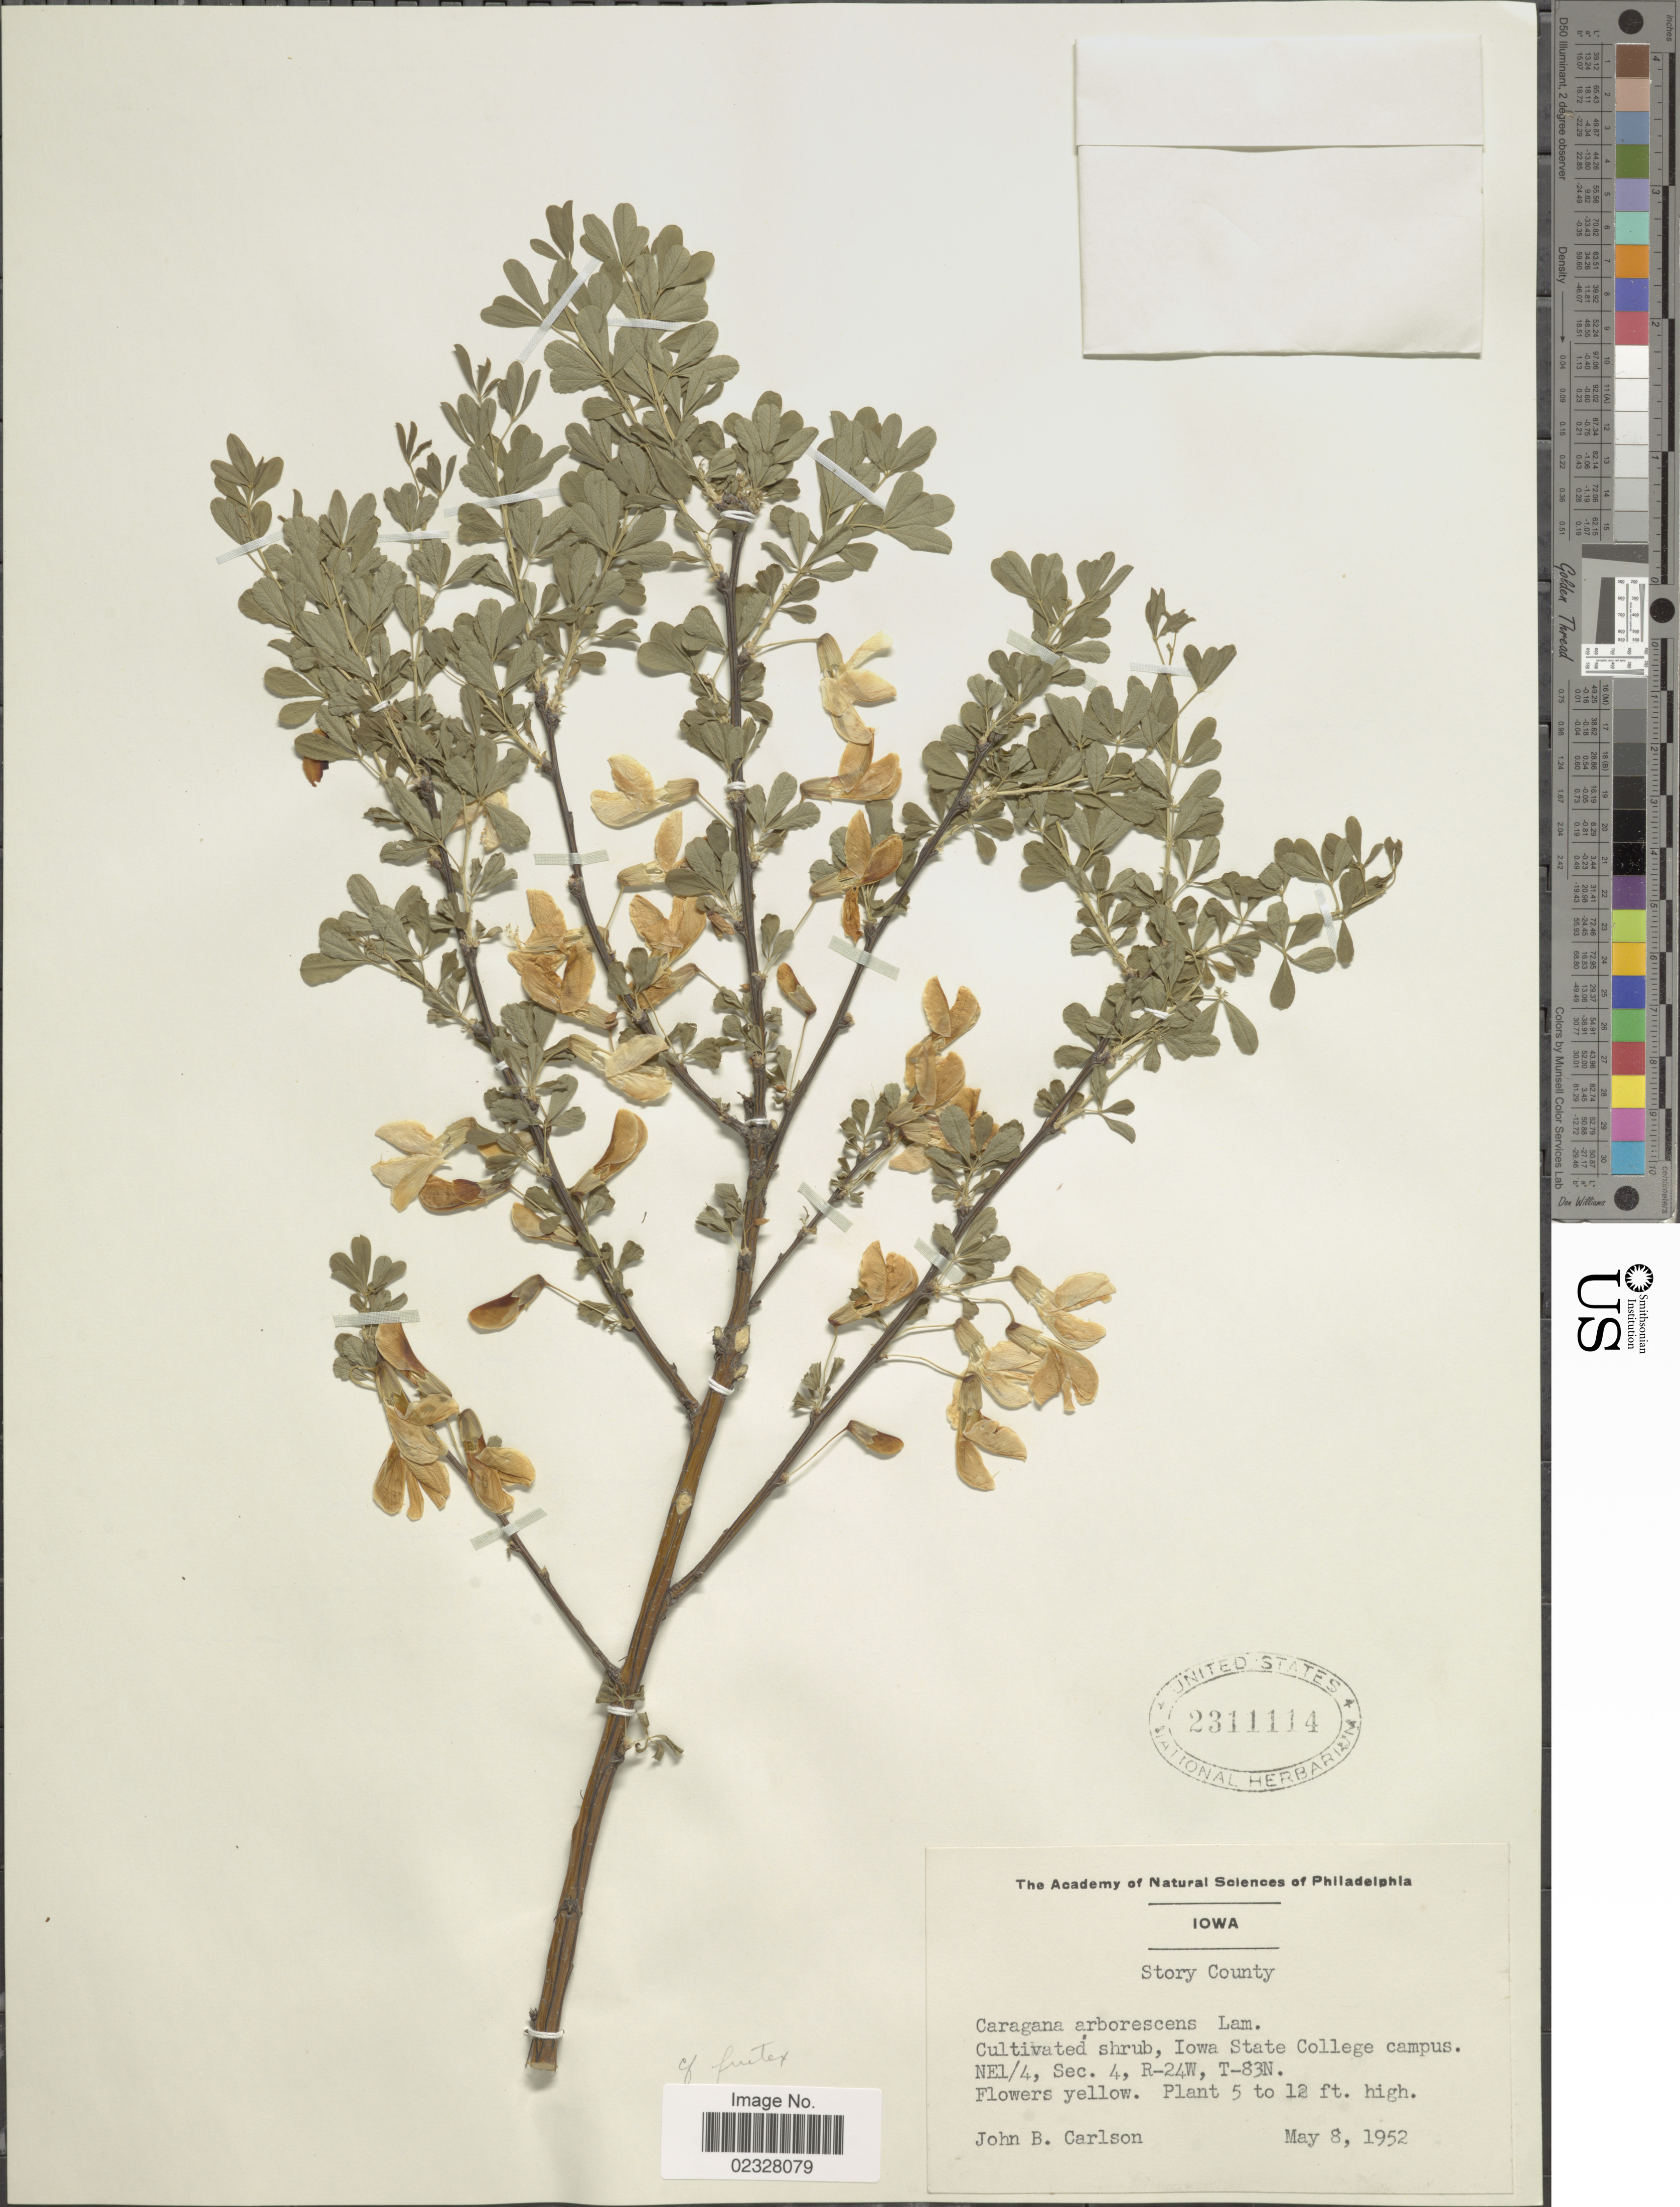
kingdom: Plantae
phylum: Tracheophyta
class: Magnoliopsida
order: Fabales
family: Fabaceae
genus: Caragana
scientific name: Caragana frutex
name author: (L.) K. Koch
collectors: J. Carlson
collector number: s,n,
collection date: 1952-05-08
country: United States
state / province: Iowa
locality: Story County. Iowa State College campus. NE1/4, Sec. 4, R-24W, T-83N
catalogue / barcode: US 2311114